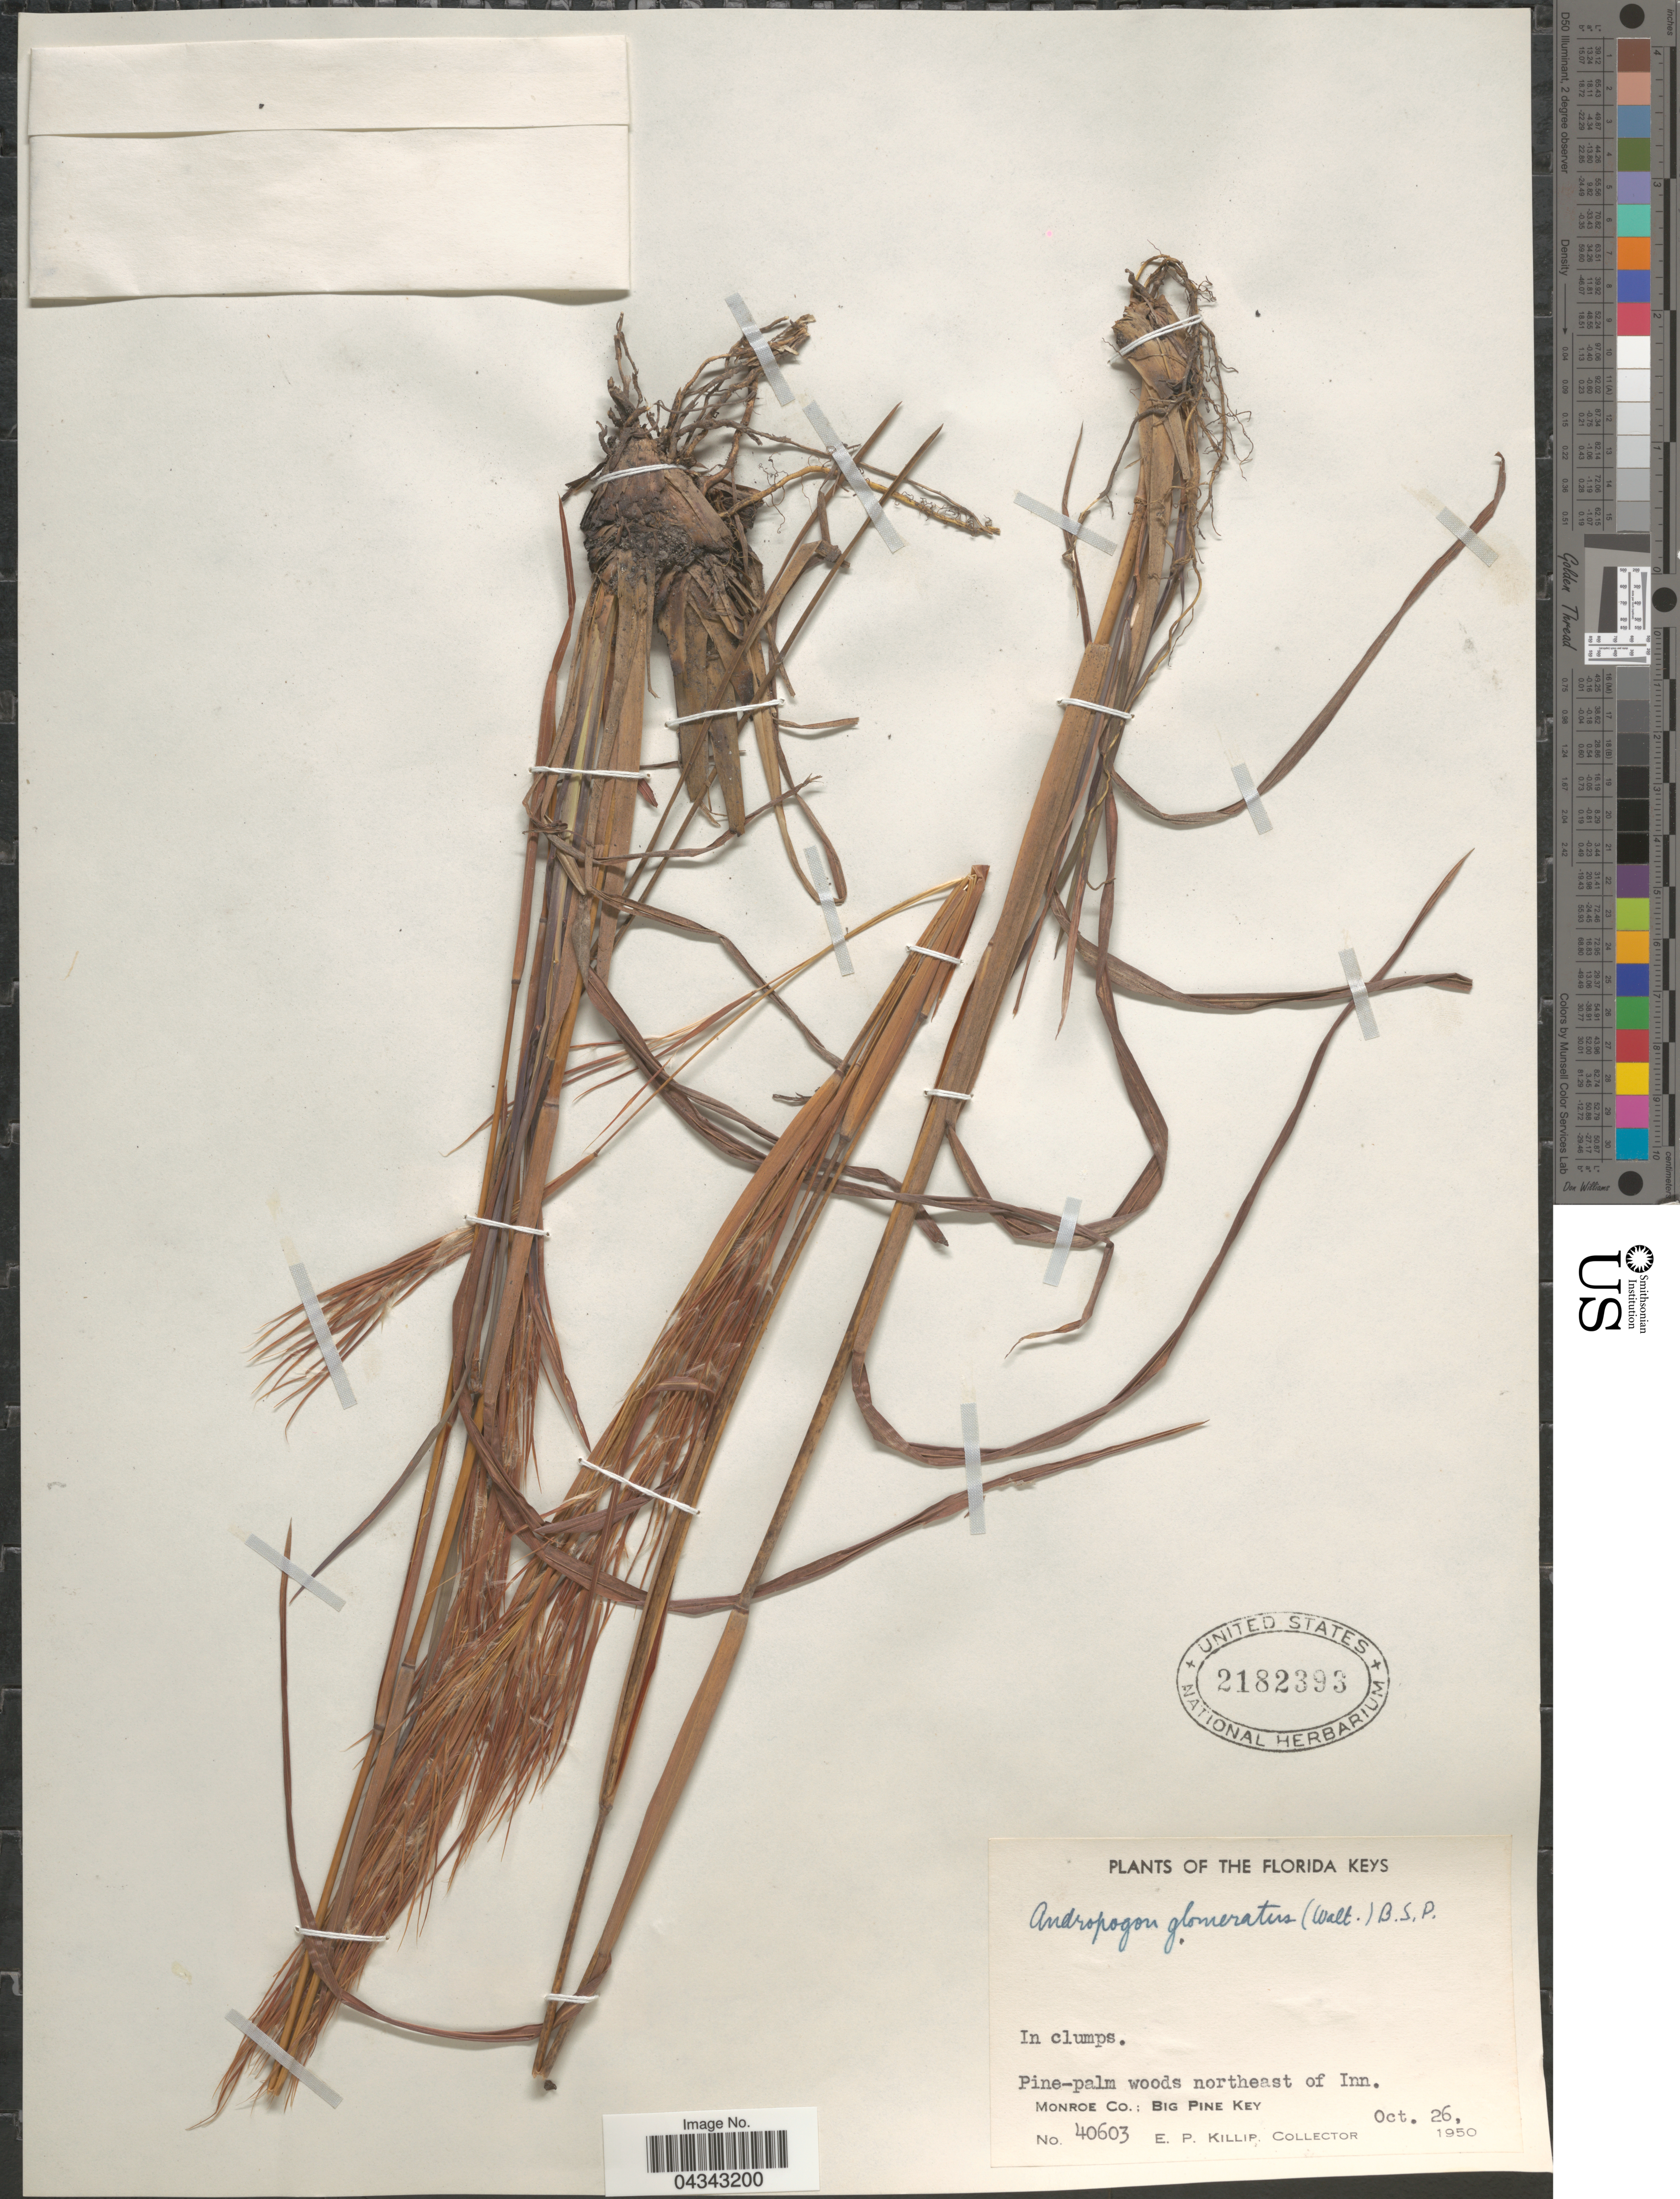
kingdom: Plantae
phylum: Tracheophyta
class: Liliopsida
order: Poales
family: Poaceae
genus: Andropogon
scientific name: Andropogon glomeratus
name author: (Walter) Britton, Stearns & Poggenb.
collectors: E. P. Killip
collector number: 40603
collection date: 1950-10-26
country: United States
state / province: Florida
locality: The Florida Keys. Pine-palm woods northeast of Inn. Monroe Co.: Big Pine Key.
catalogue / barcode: US 2182393